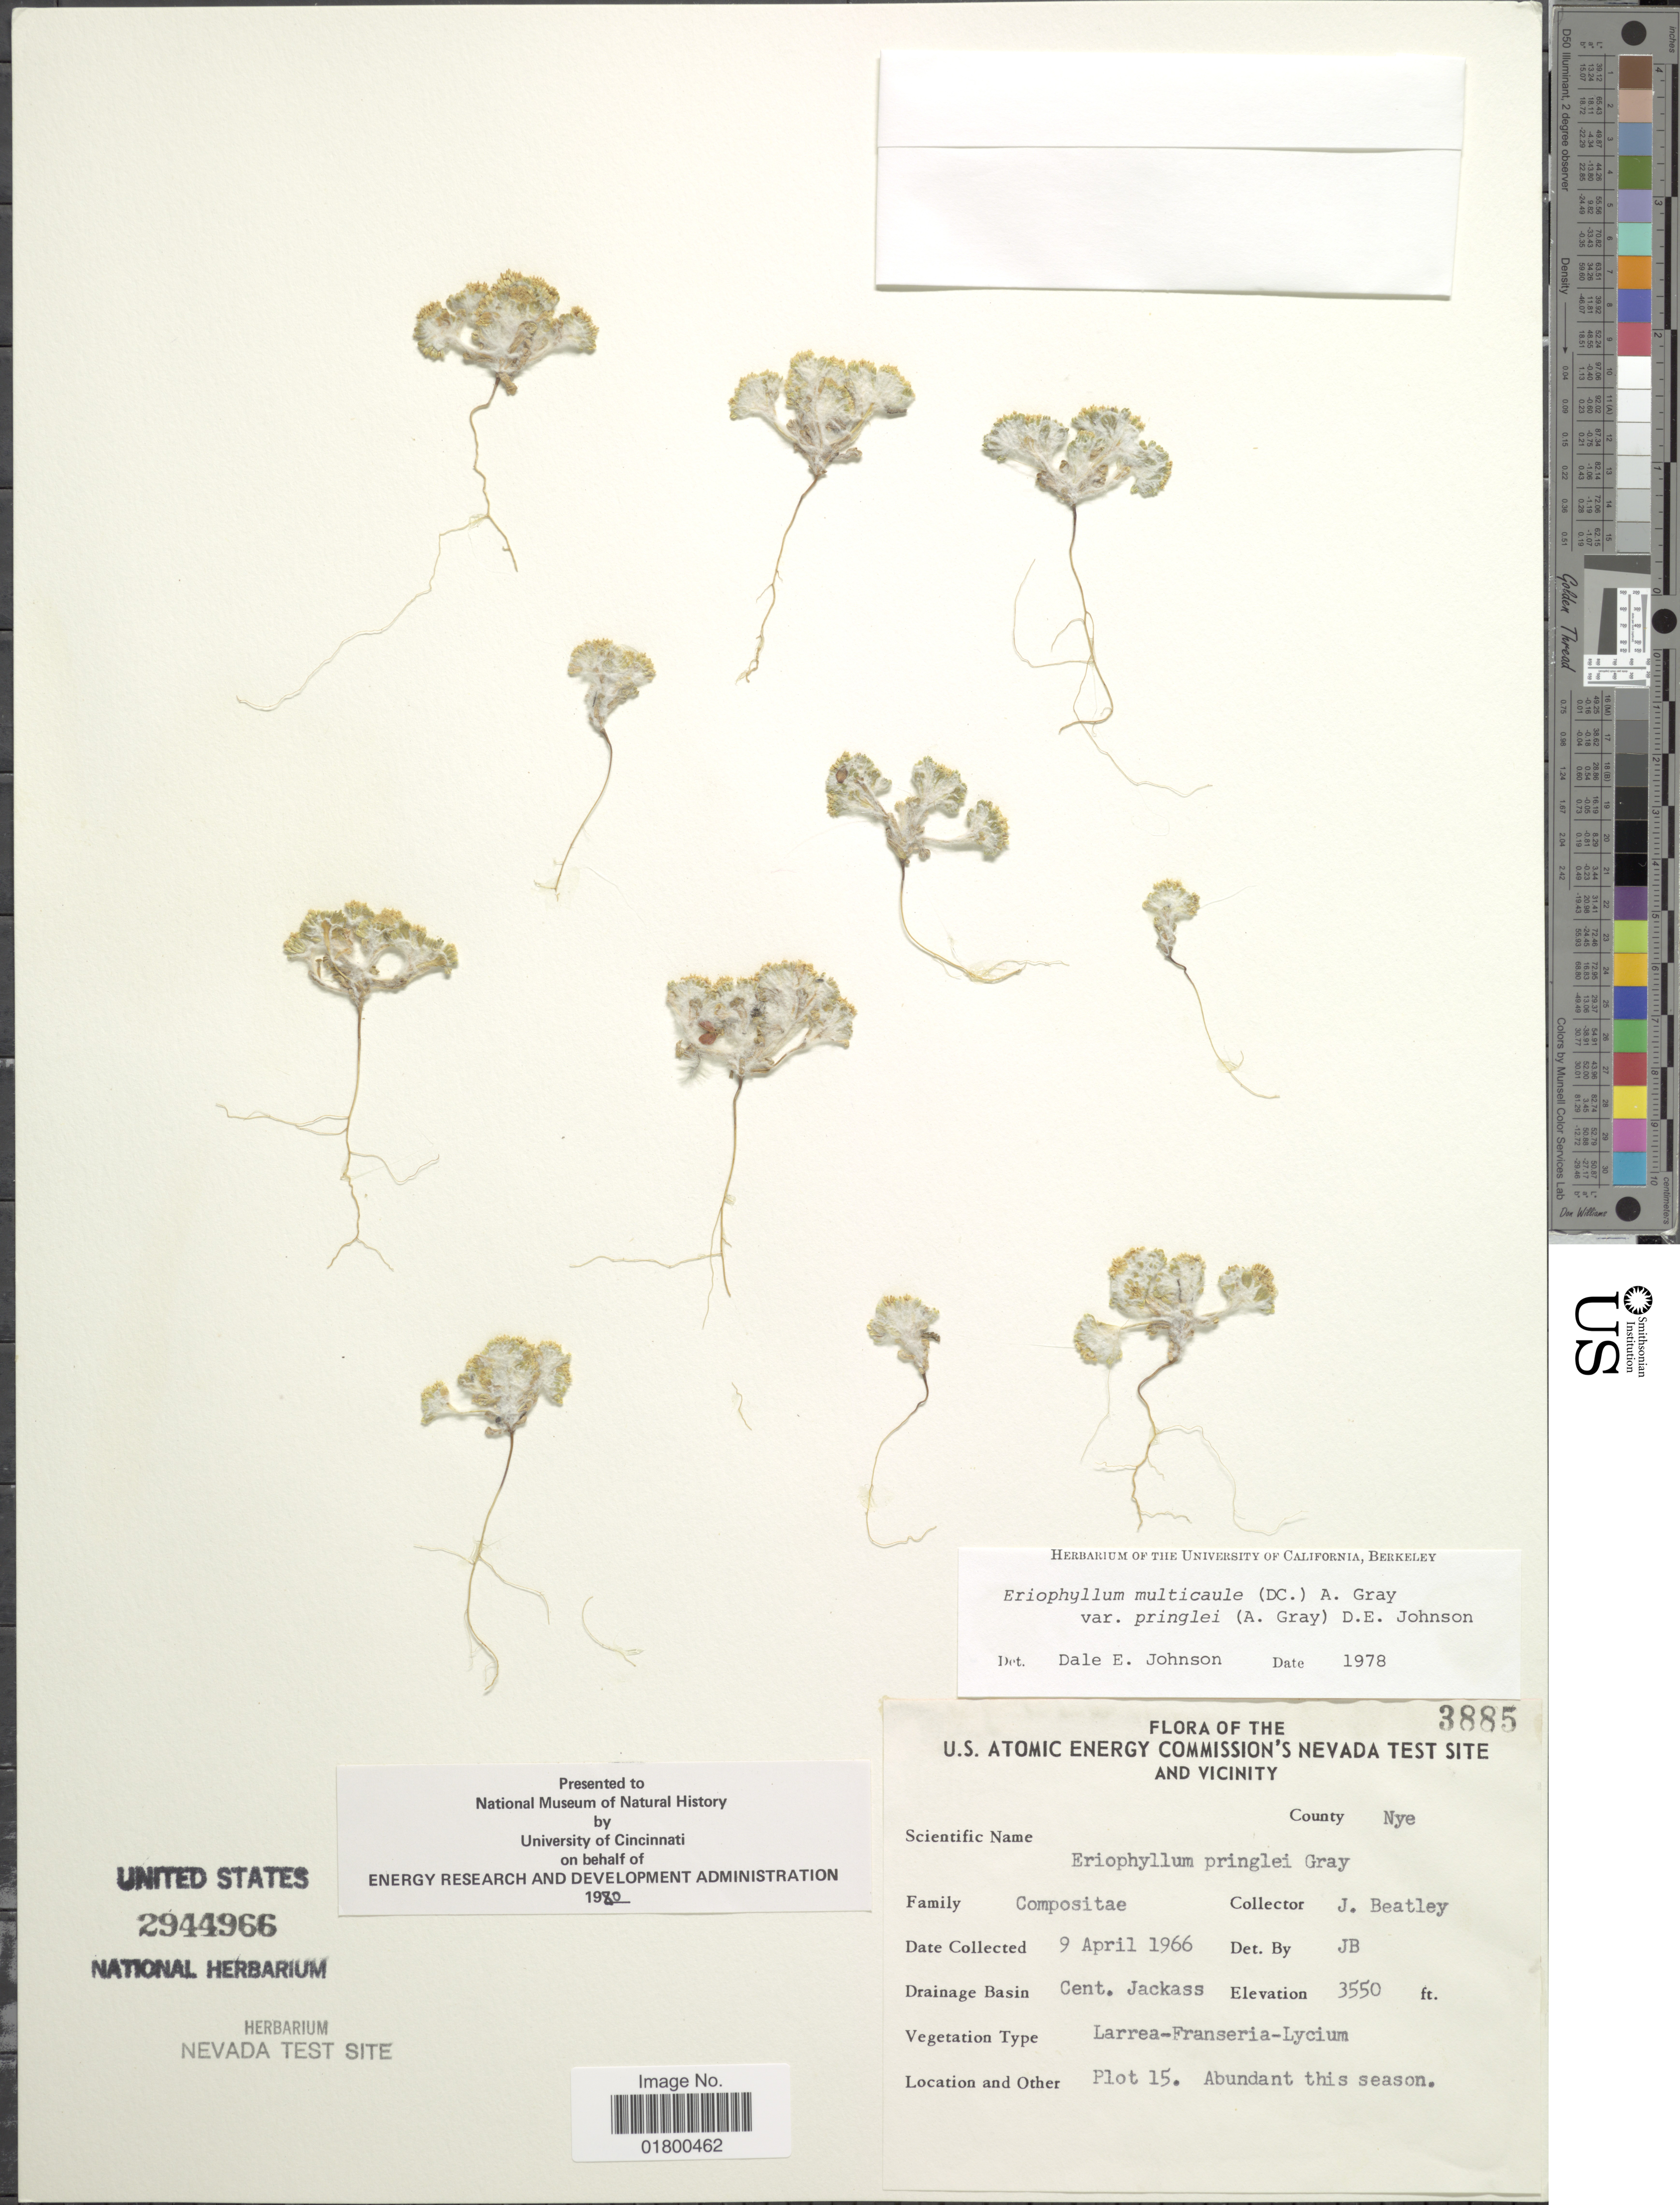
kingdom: Plantae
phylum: Tracheophyta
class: Magnoliopsida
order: Asterales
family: Asteraceae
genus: Eriophyllum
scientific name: Eriophyllum multicaule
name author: (DC.) A. Gray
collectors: J. C. Beatley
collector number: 3885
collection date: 1966-04-09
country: United States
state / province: Nevada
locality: U. S. Atomic Energy Commission's Nevada Test Site and Vicinity, County Nye, Drainage Basin Cent. Jackass, Plot 15, Abundant this season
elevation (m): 1082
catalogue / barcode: US 2944966